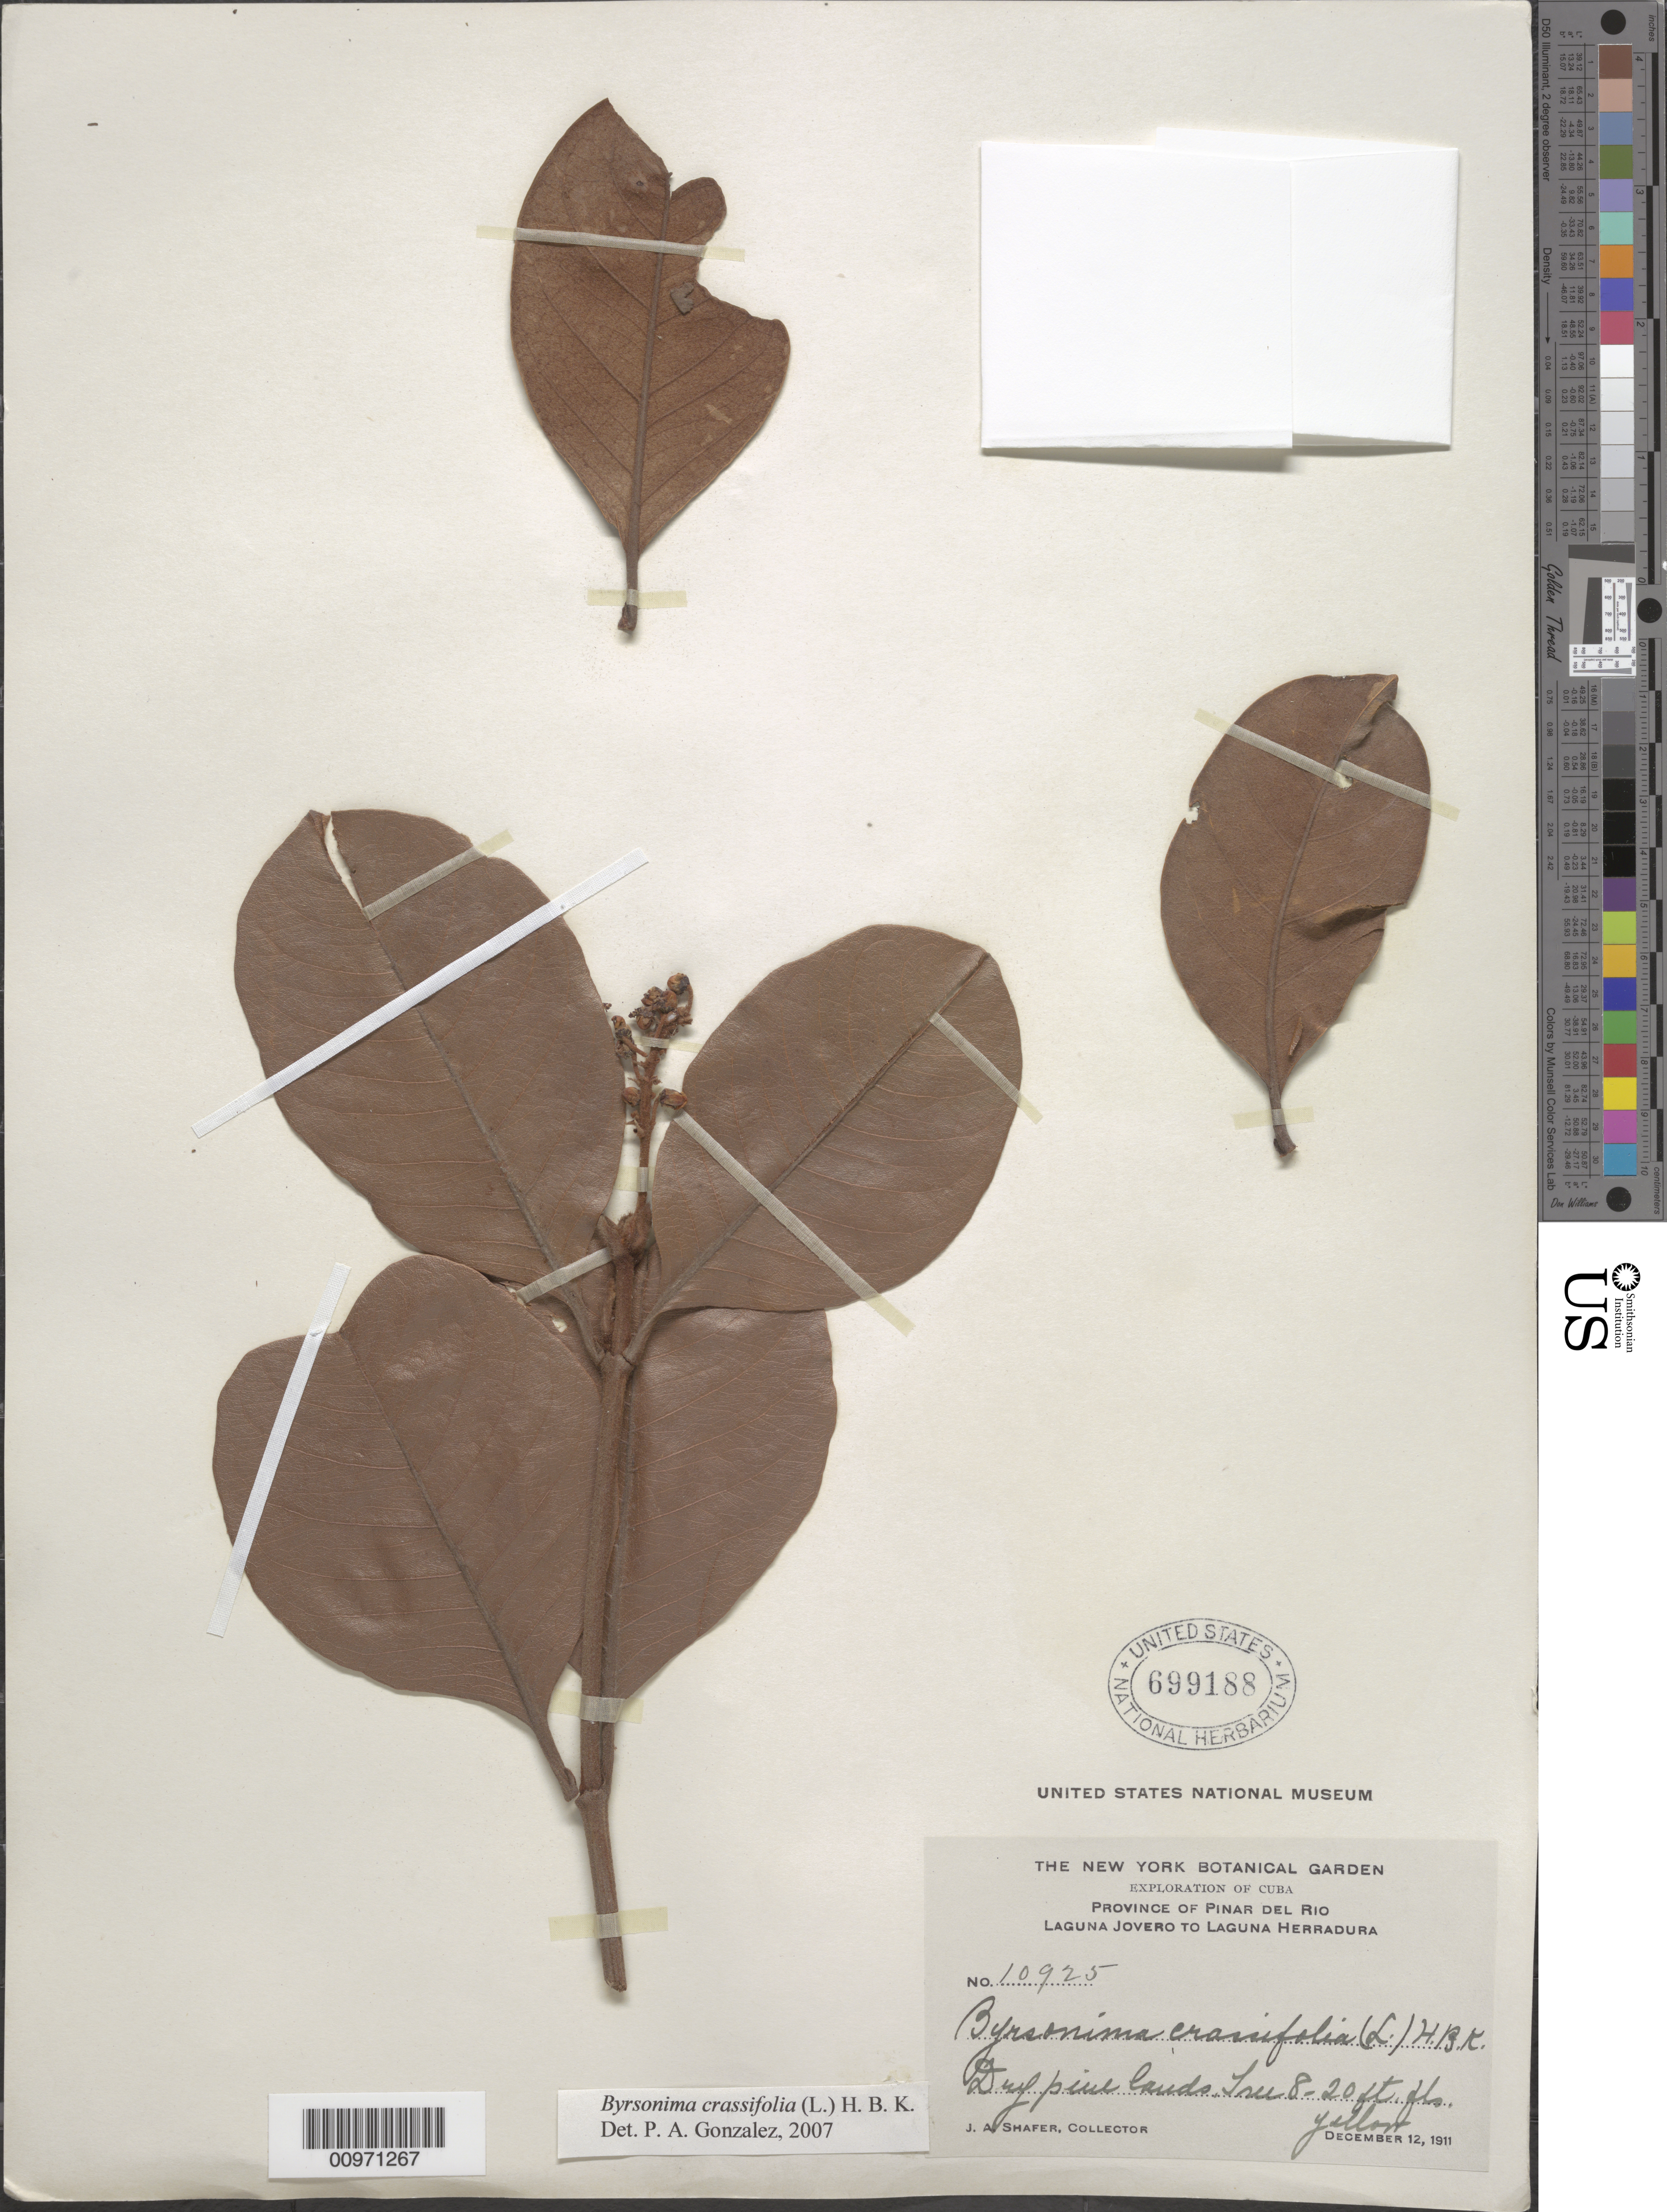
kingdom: Plantae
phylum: Tracheophyta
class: Magnoliopsida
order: Malpighiales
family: Malpighiaceae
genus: Byrsonima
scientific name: Byrsonima crassifolia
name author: (L.) Kunth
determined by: González, P. A.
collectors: J. A. Shafer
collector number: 10925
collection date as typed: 12 Dec 1911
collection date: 1911-12-12/1913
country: Cuba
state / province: Pinar del Rio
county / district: Dry forest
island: Cuba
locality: Laguna Jovero to Laguna Herradura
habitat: Dry pinelands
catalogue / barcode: US 699188